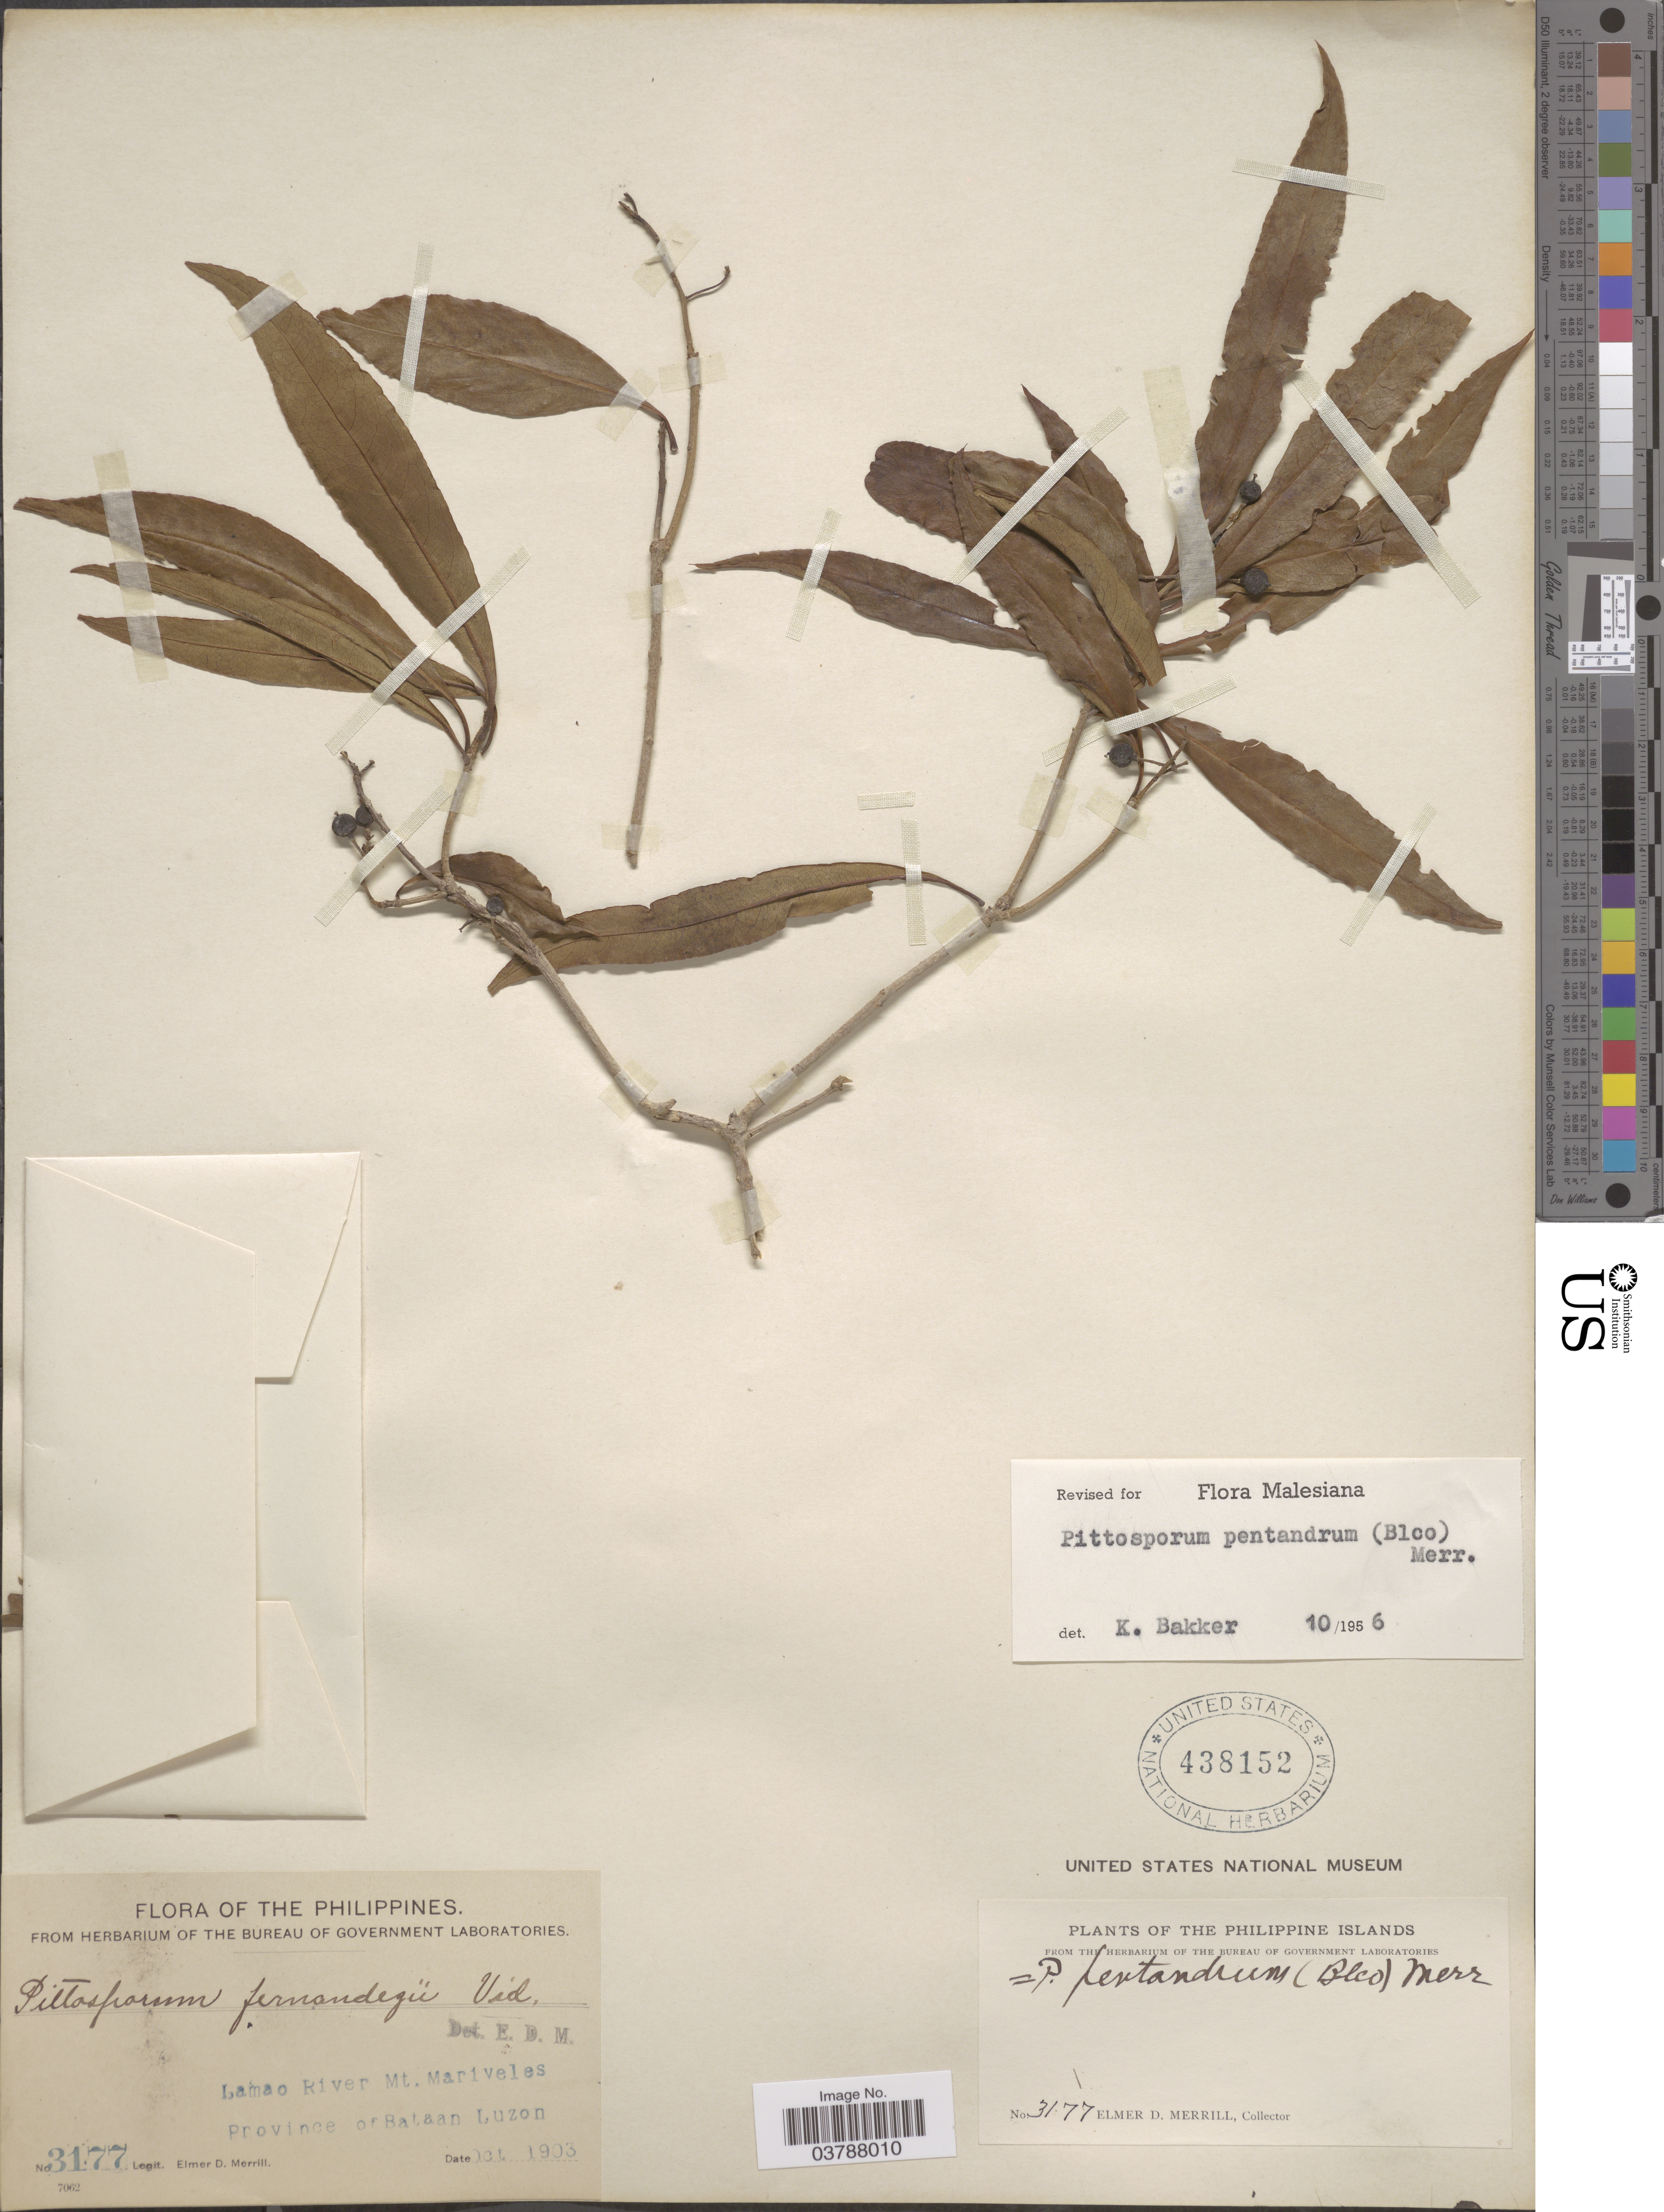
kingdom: Plantae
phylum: Tracheophyta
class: Magnoliopsida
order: Apiales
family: Pittosporaceae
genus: Pittosporum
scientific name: Pittosporum pentandrum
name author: (Blanco) Merr.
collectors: E. D. Merrill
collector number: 3177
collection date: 1903-10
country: Philippines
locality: The Philippine Islands. Lamao River Mt. Mariveles, Province of Bataan Luzon.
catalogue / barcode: US 438152